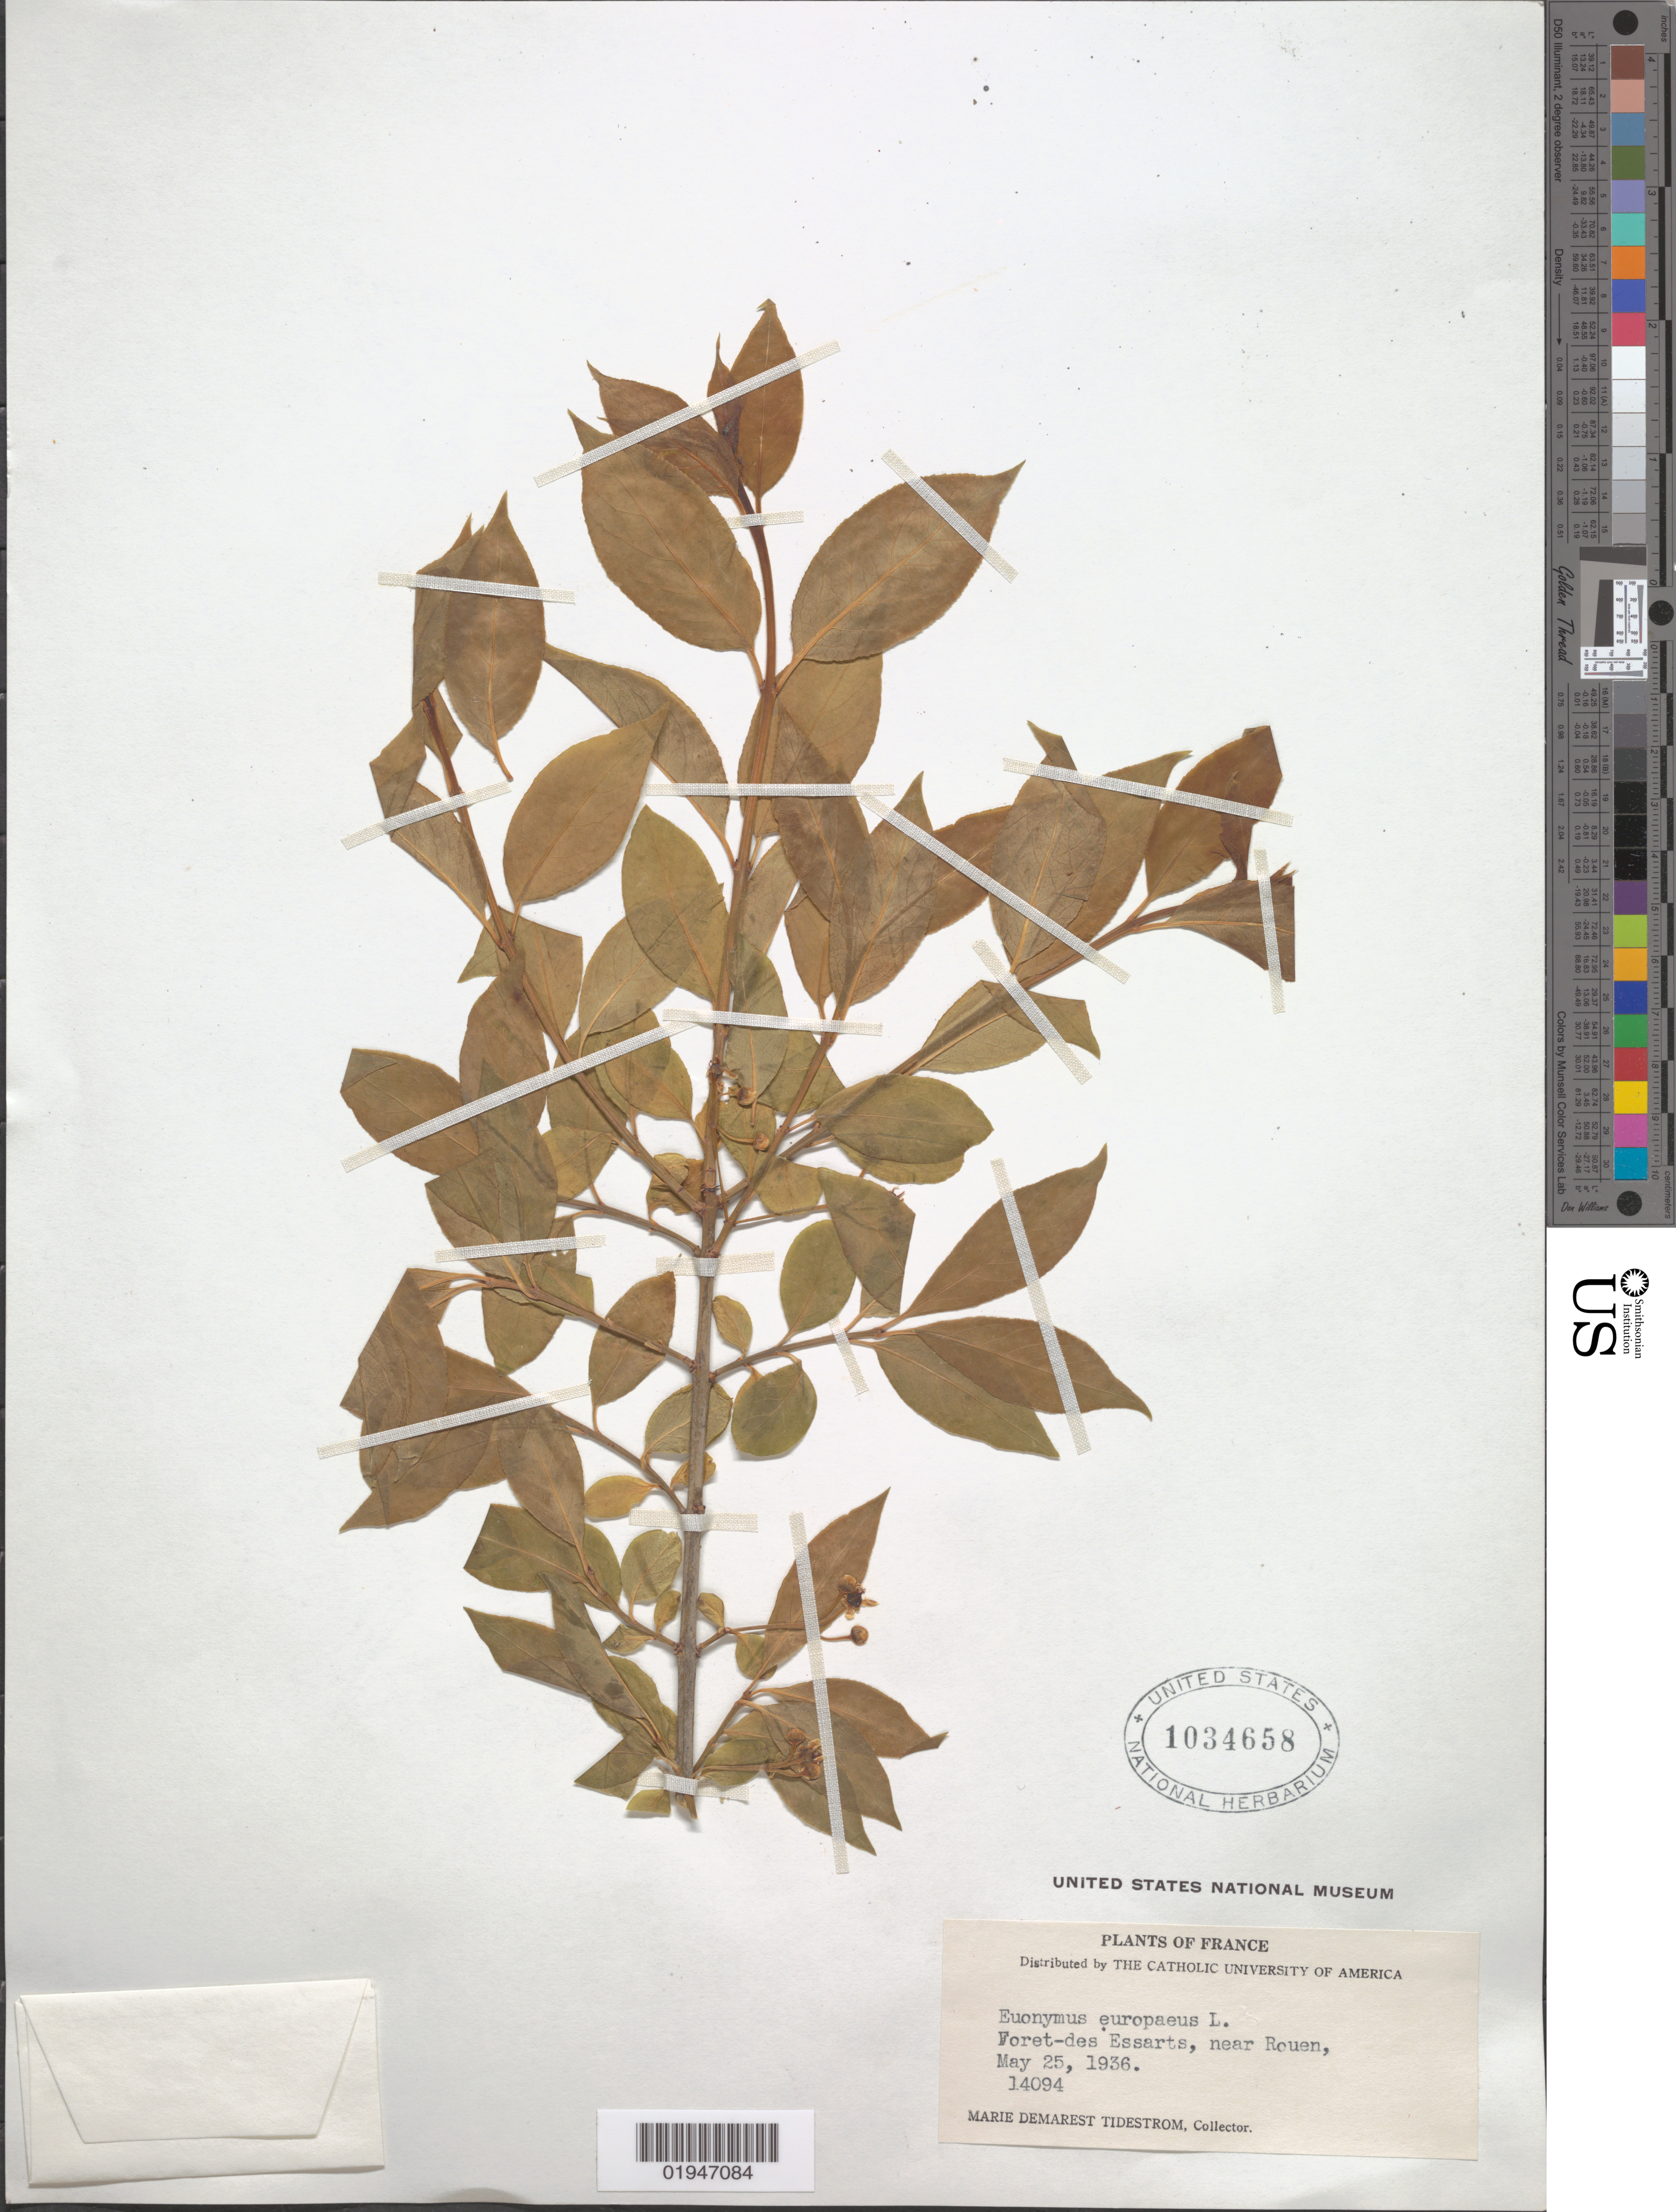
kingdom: Plantae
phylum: Tracheophyta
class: Magnoliopsida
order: Celastrales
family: Celastraceae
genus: Euonymus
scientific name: Euonymus europaeus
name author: L.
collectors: M. Tidestrom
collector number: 14094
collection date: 1936-05-25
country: France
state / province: Normandie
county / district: Seine-Maritime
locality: Foret-des Essarts, near Rouen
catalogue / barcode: US 1034658